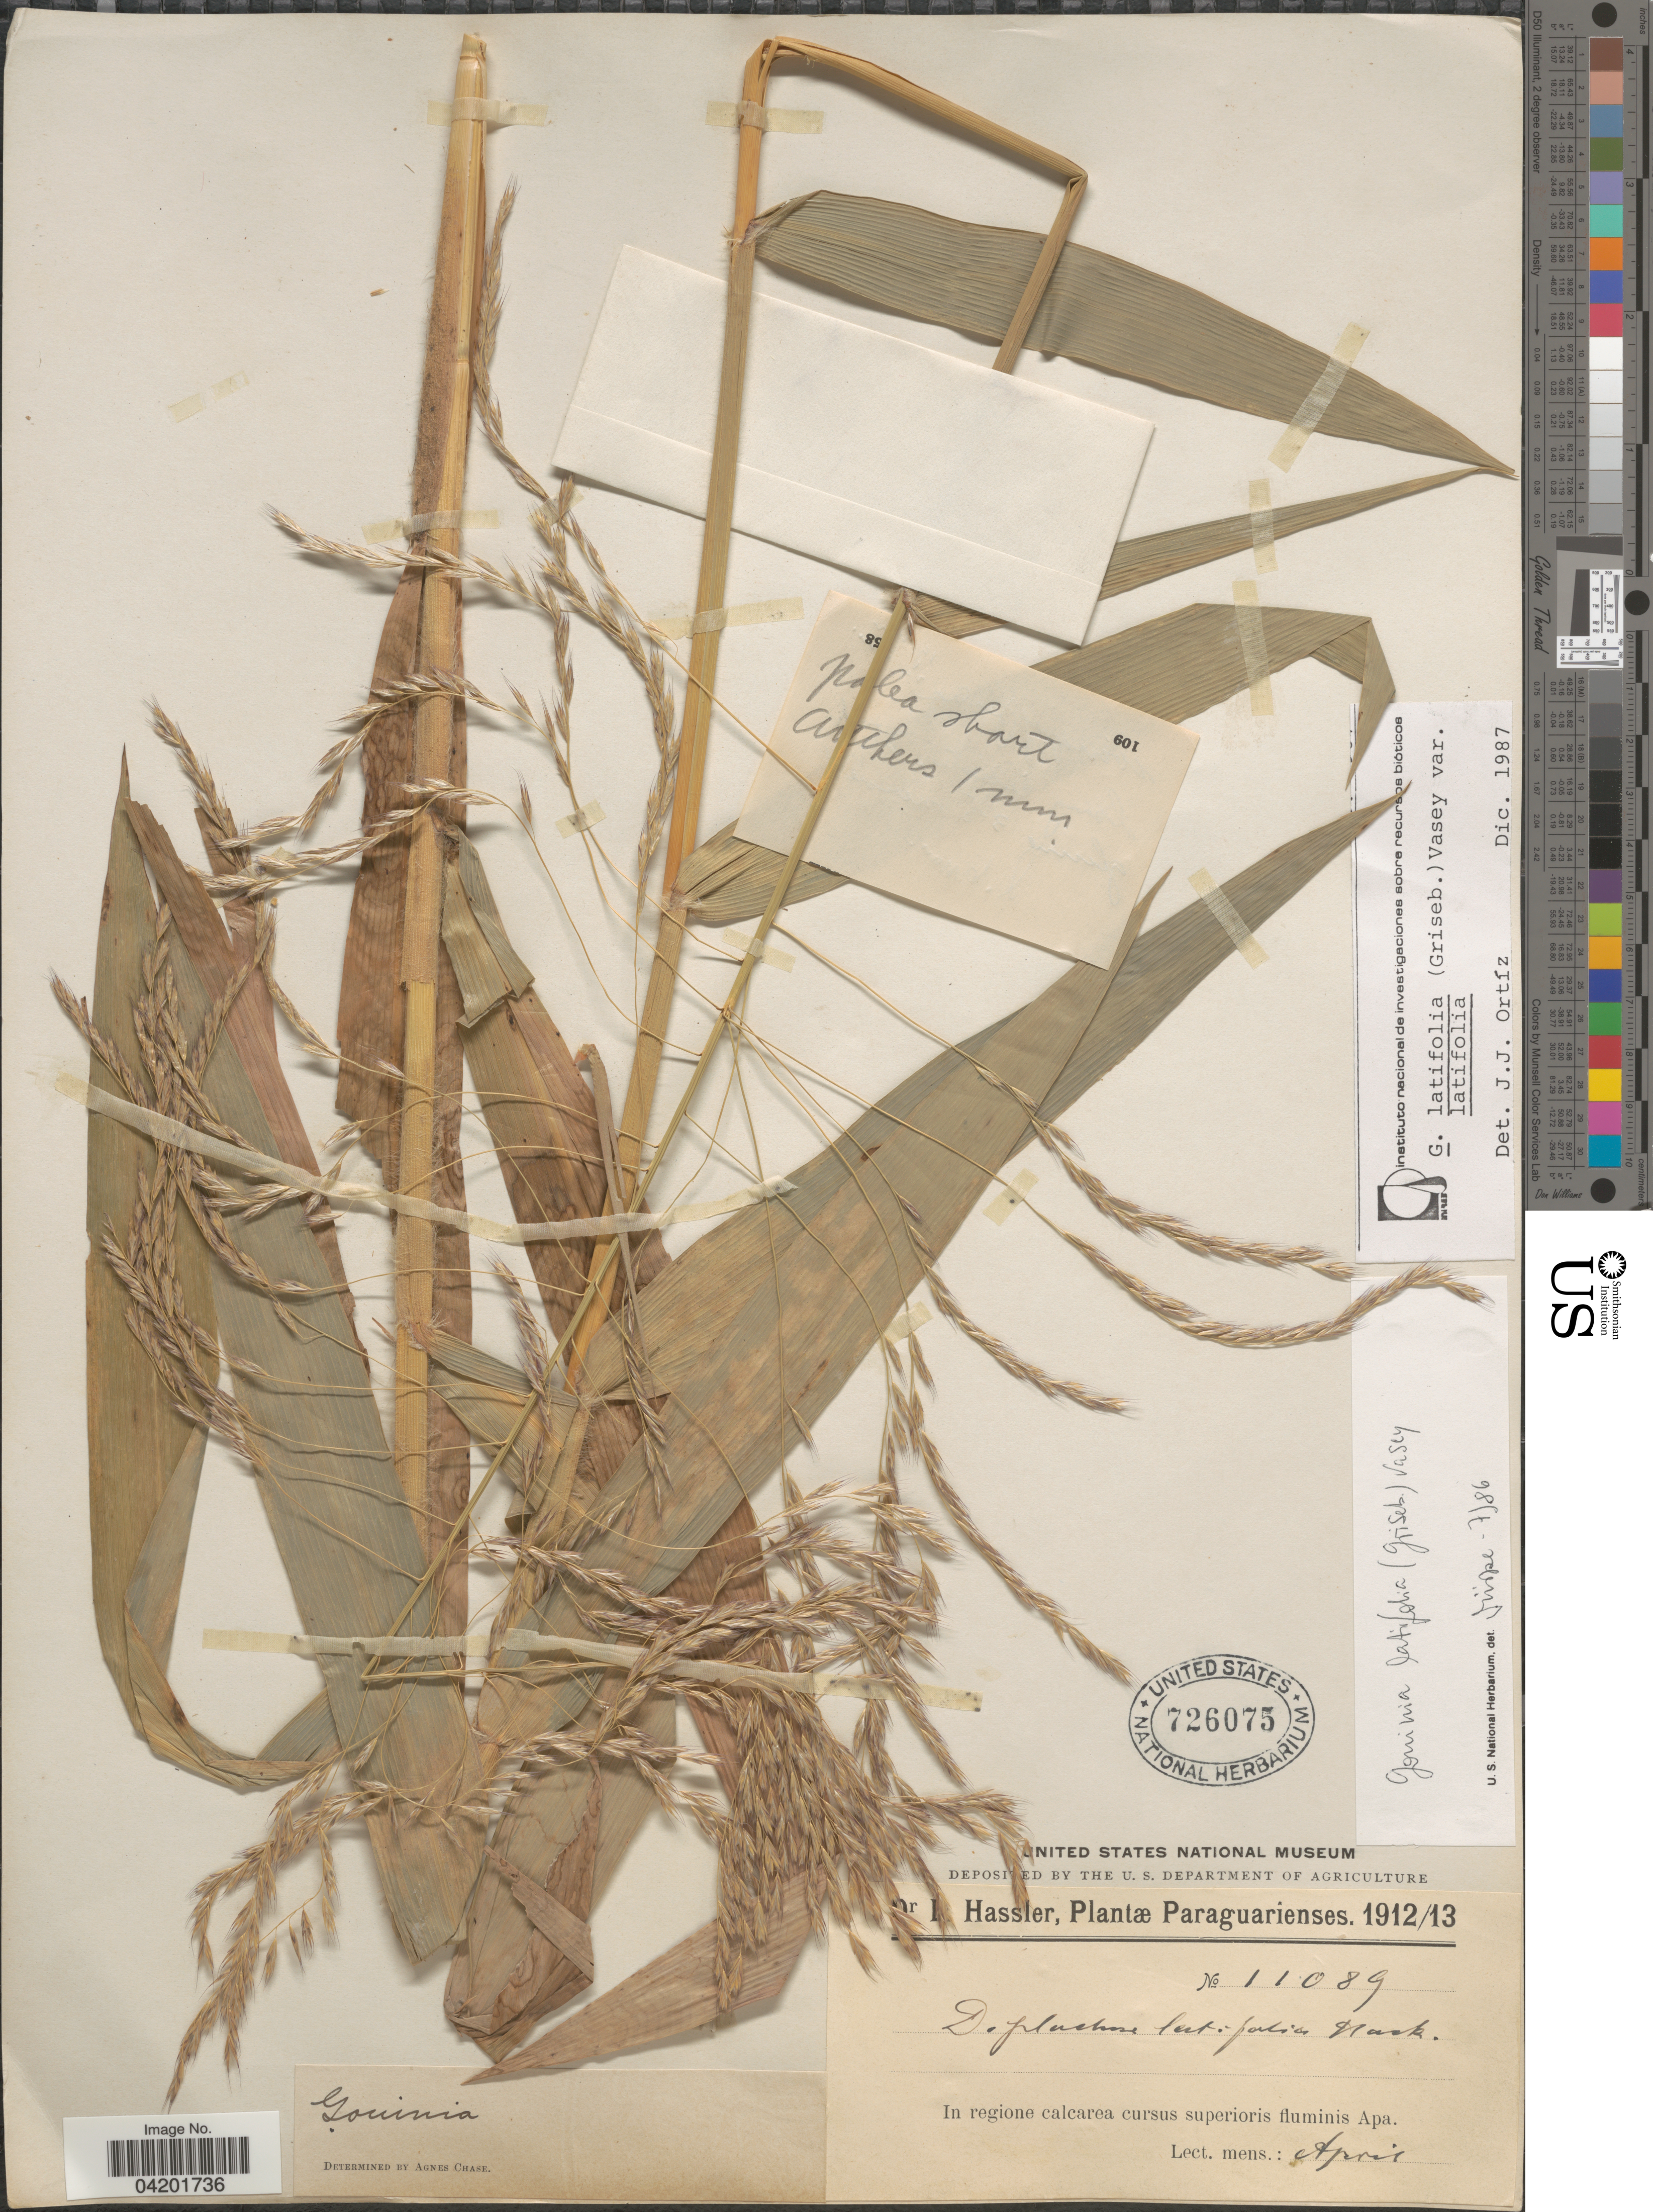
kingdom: Plantae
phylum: Tracheophyta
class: Liliopsida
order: Poales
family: Poaceae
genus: Gouinia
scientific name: Gouinia latifolia var. latifolia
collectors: E. Hassler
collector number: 11089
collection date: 1912-04/1913-04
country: Paraguay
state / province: Paraguari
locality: In regione calcarea cursus superioris fluminis Apa.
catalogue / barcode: US 726075